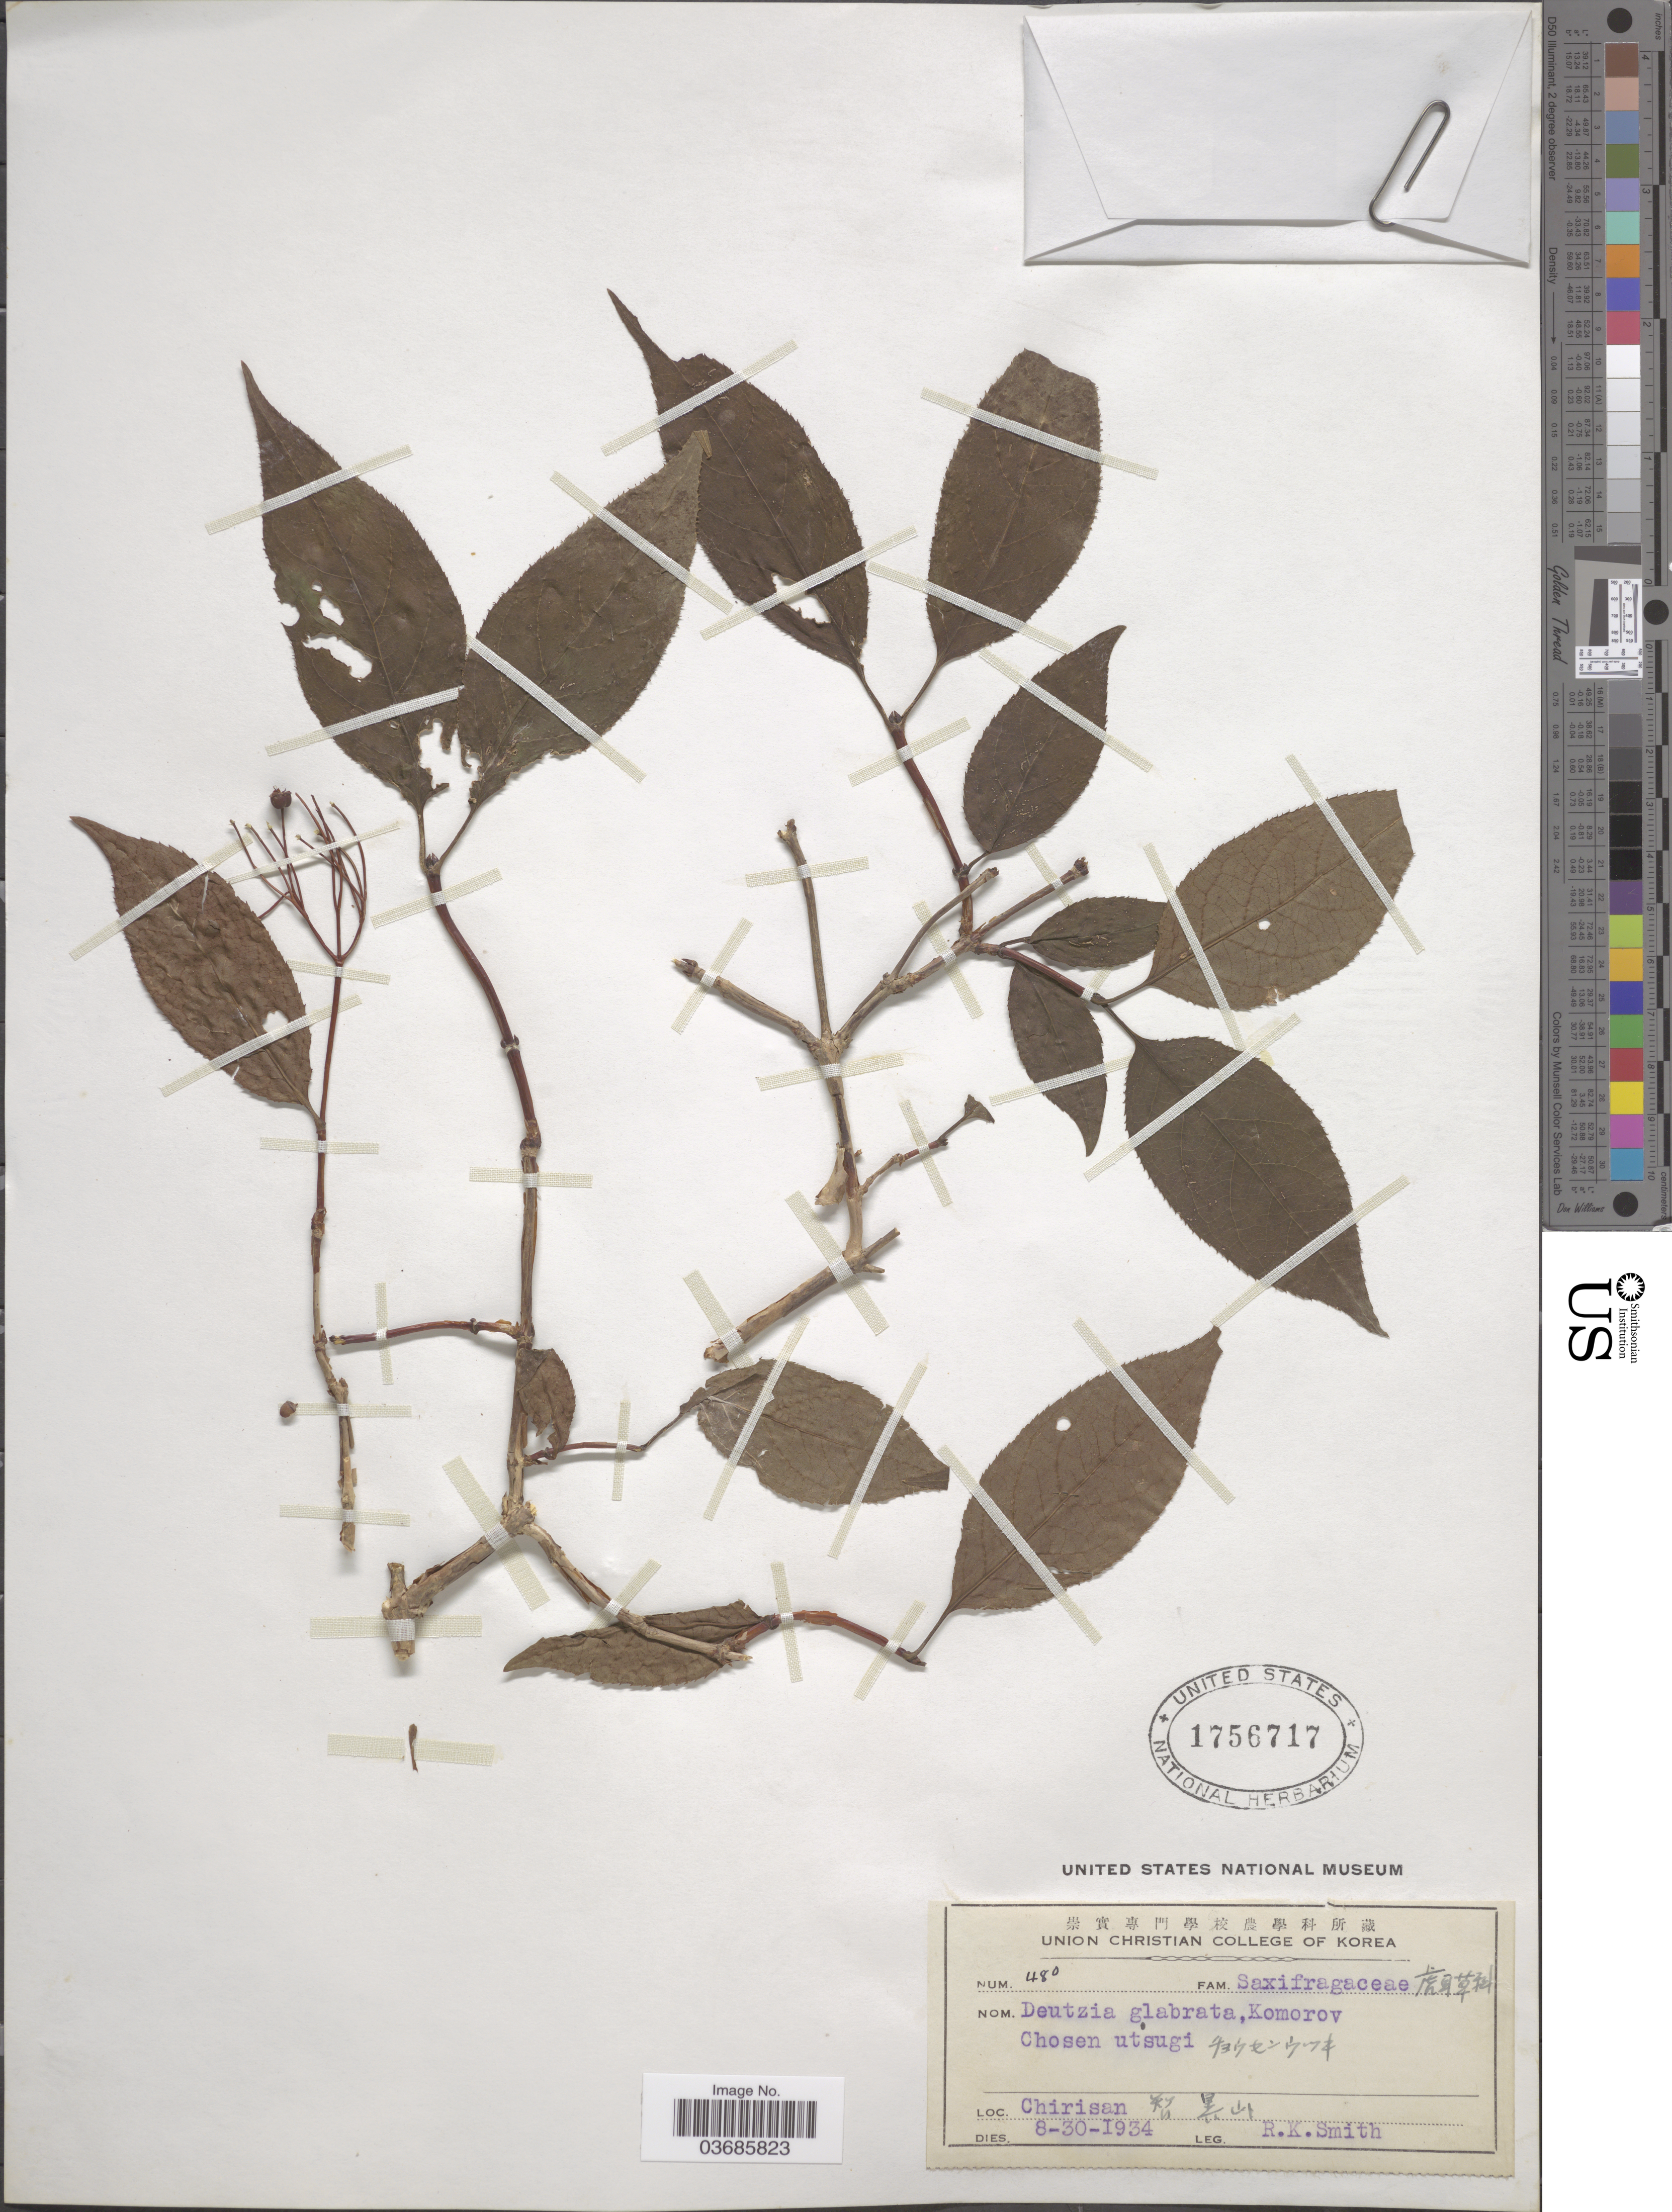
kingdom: Plantae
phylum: Tracheophyta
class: Magnoliopsida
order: Cornales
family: Hydrangeaceae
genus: Deutzia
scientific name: Deutzia glabrata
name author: Kom.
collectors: R. Smith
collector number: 480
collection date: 1934-08-30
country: South Korea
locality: Chirisan X.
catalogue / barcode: US 1756717